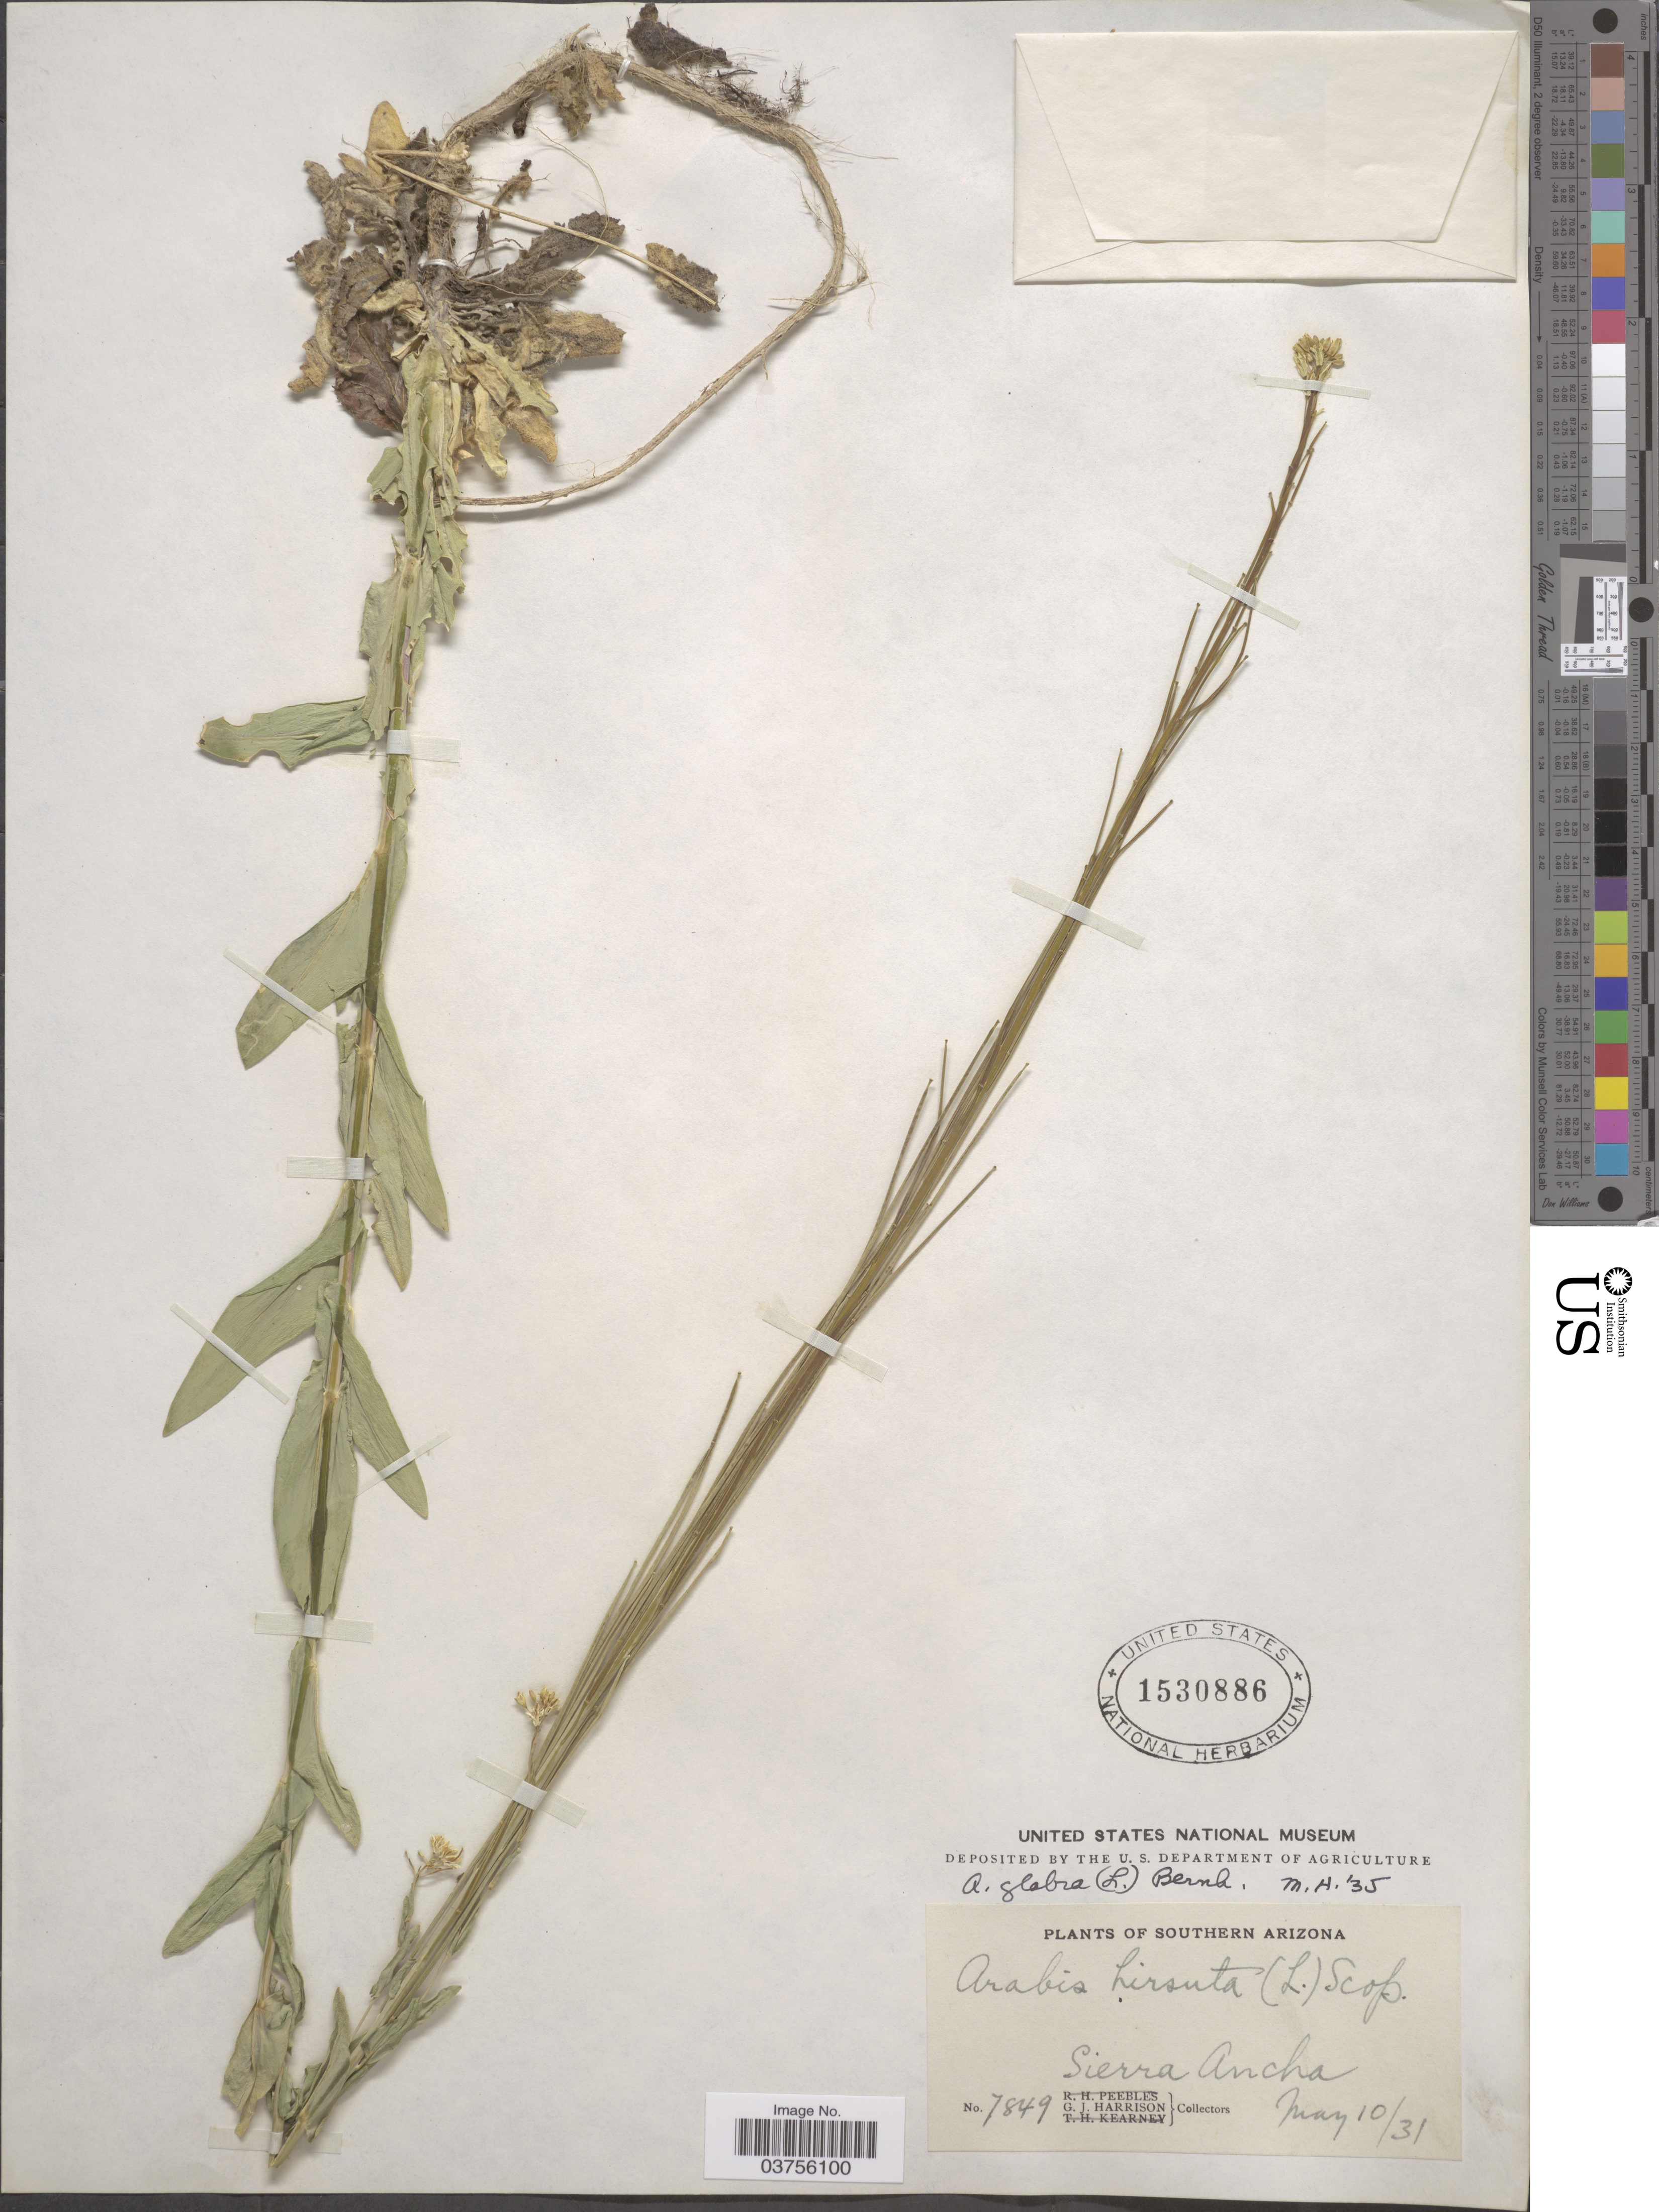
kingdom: Plantae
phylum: Tracheophyta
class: Magnoliopsida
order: Brassicales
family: Brassicaceae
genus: Turritis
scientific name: Turritis glabra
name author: L.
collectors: G. J. Harrison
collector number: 7849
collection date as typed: Transcribed d/m/y: 10/5/31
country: United States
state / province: Arizona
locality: Southern Arizona. Sierra Ancha.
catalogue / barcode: US 1530886